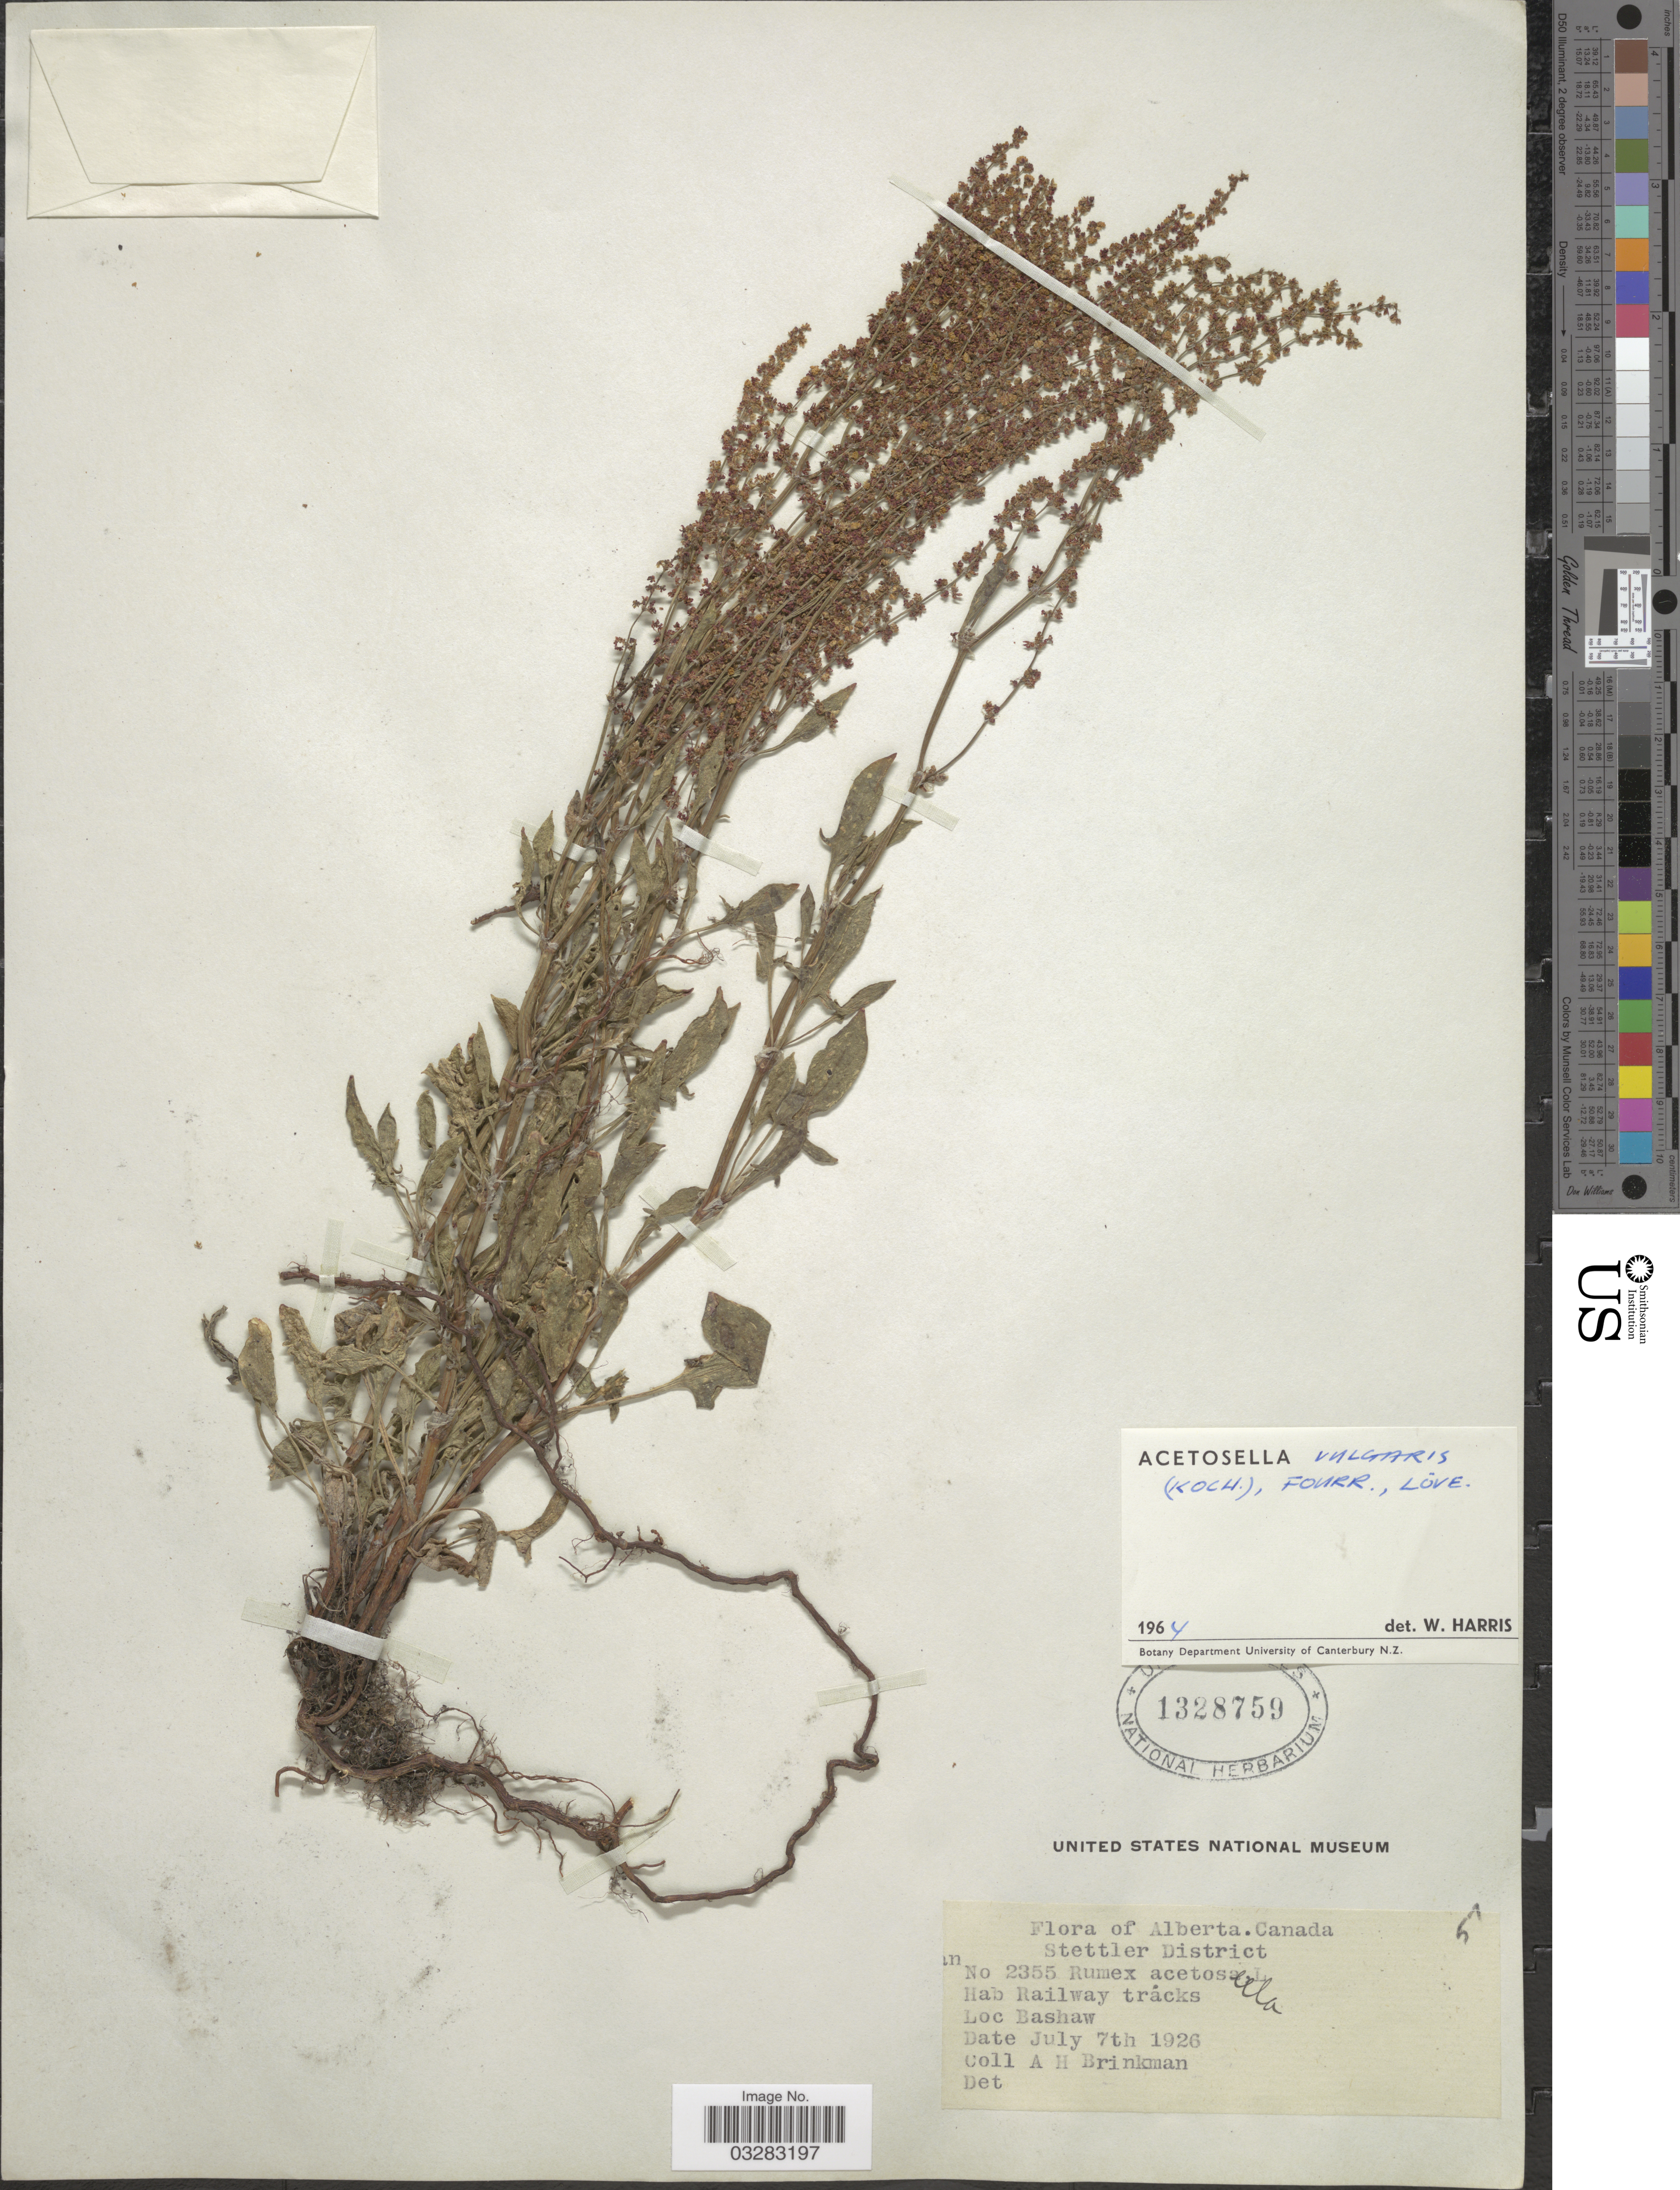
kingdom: Plantae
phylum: Tracheophyta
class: Magnoliopsida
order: Caryophyllales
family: Polygonaceae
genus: Rumex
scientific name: Rumex acetosella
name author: L.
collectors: A. Brinkman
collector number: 2355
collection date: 1926-07-07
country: Canada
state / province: Alberta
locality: Stettler District. Bashaw.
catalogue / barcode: US 1328759